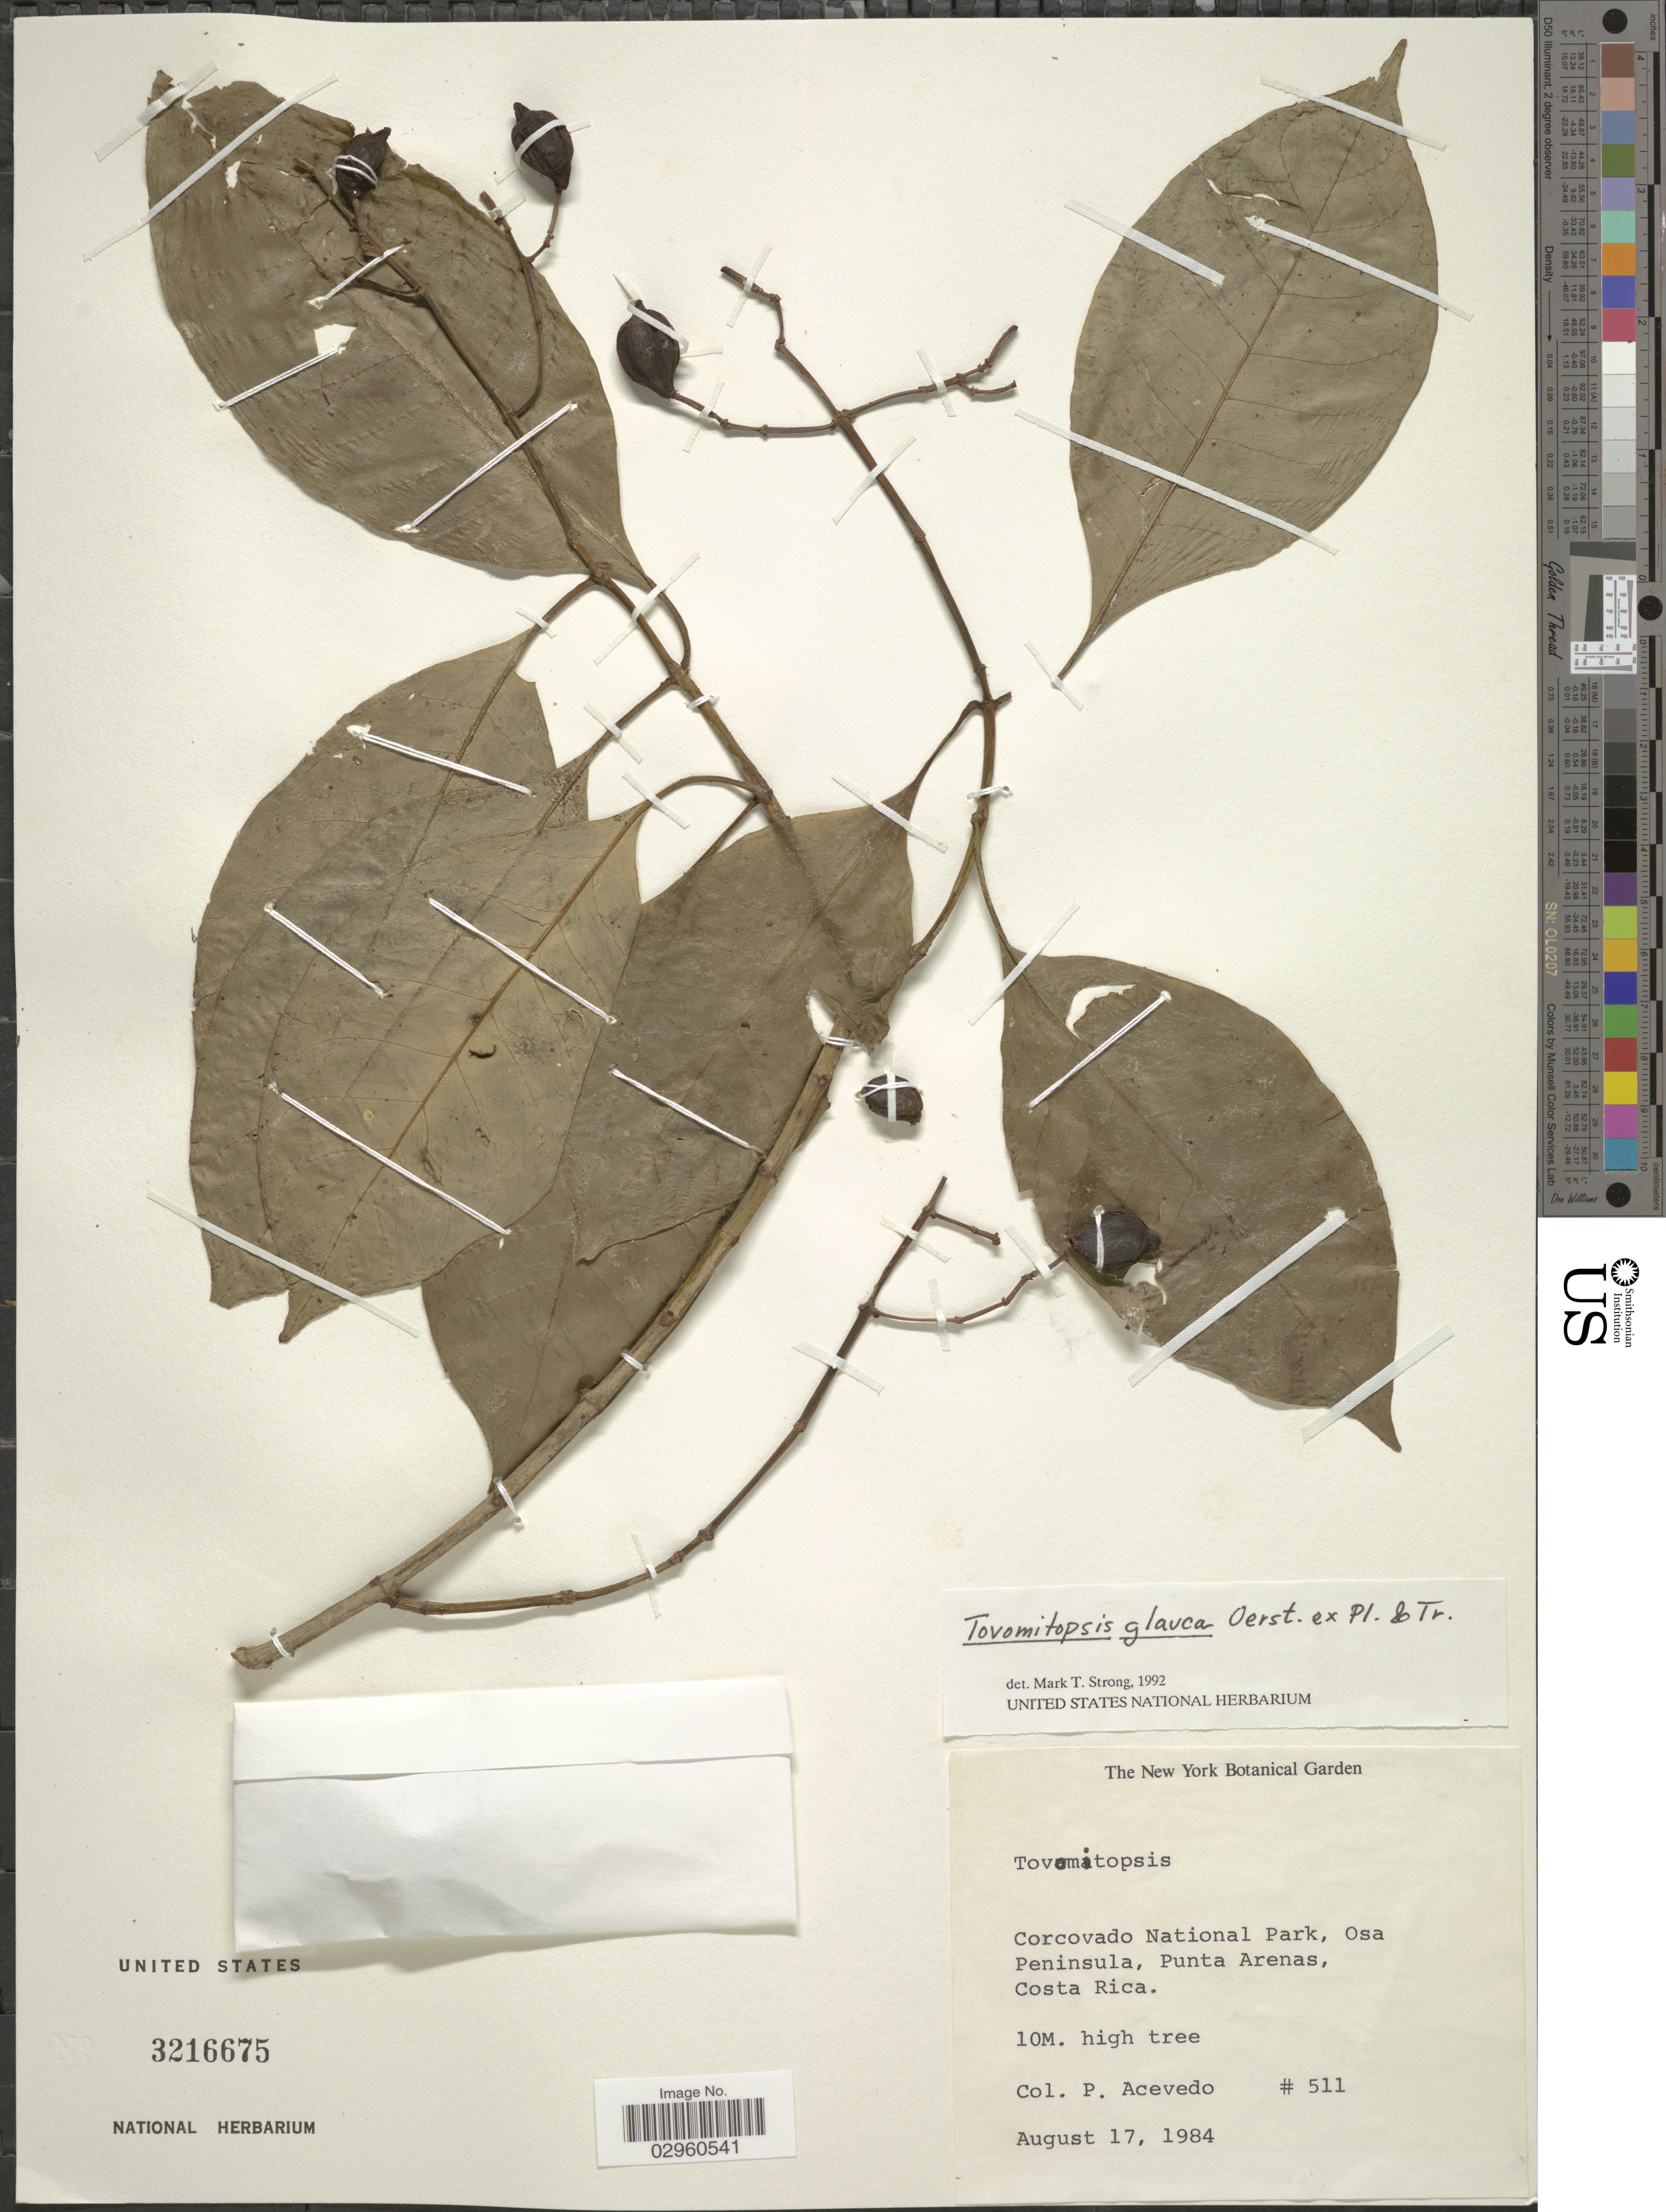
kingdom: Plantae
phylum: Tracheophyta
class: Magnoliopsida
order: Malpighiales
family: Clusiaceae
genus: Chrysochlamys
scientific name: Chrysochlamys glauca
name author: (Oerst. ex Planch. & Triana) Hemsl.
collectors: P. Acevedo-Rodr.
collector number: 511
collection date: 1984-08-17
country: Costa Rica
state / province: Puntarenas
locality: Corcovado National Park, Osa Peninsula, Punta Arenas.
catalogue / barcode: US 3216675